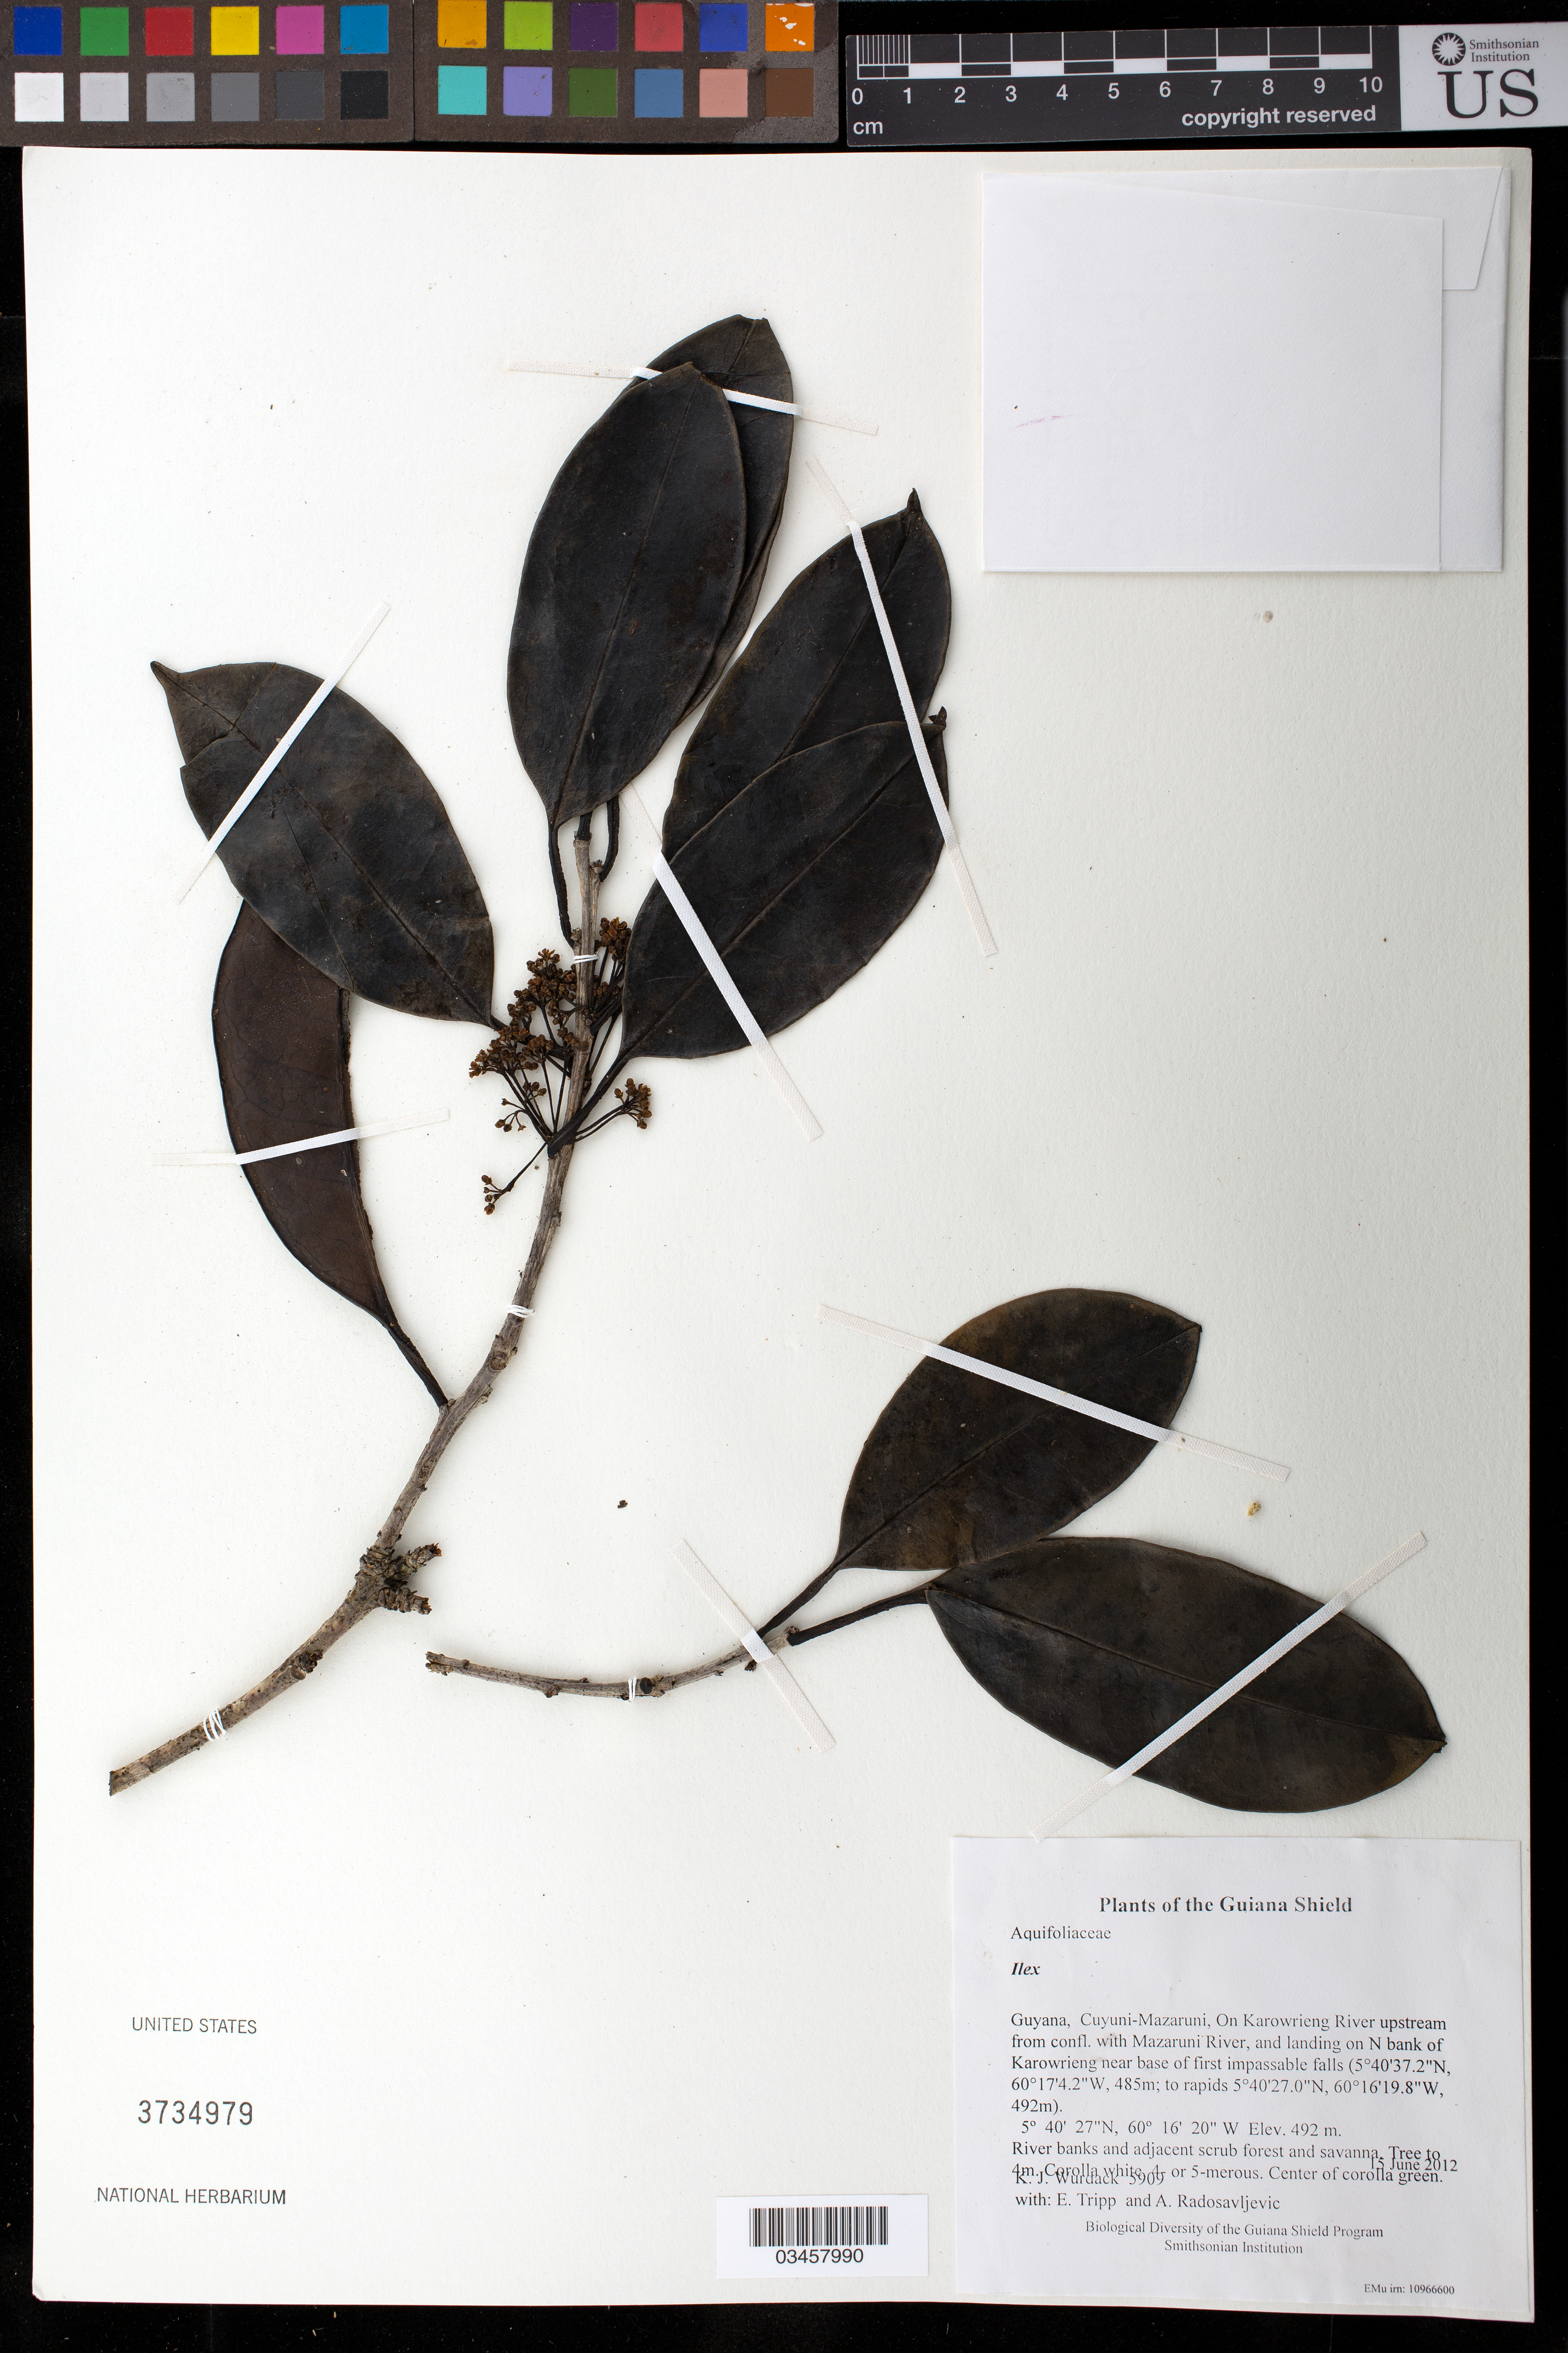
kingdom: Plantae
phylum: Tracheophyta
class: Magnoliopsida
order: Aquifoliales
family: Aquifoliaceae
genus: Ilex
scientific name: Ilex sp.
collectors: K. Wurdack, E. Tripp & A. Radosavljevic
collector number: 5909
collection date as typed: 15 June 2012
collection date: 2012-06-15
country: Guyana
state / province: Cuyuni-Mazaruni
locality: On Karowrieng River upstream from confl. with Mazaruni River, and landing on N bank of Karowrieng near base of first impassable falls (5°40'37.2"N, 60°17'4.2"W, 485m; to rapids 5°40'27.0"N, 60°16'19.8"W, 492m)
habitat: River banks and adjacent scrub forest and savanna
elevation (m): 492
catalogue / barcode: US 3734979